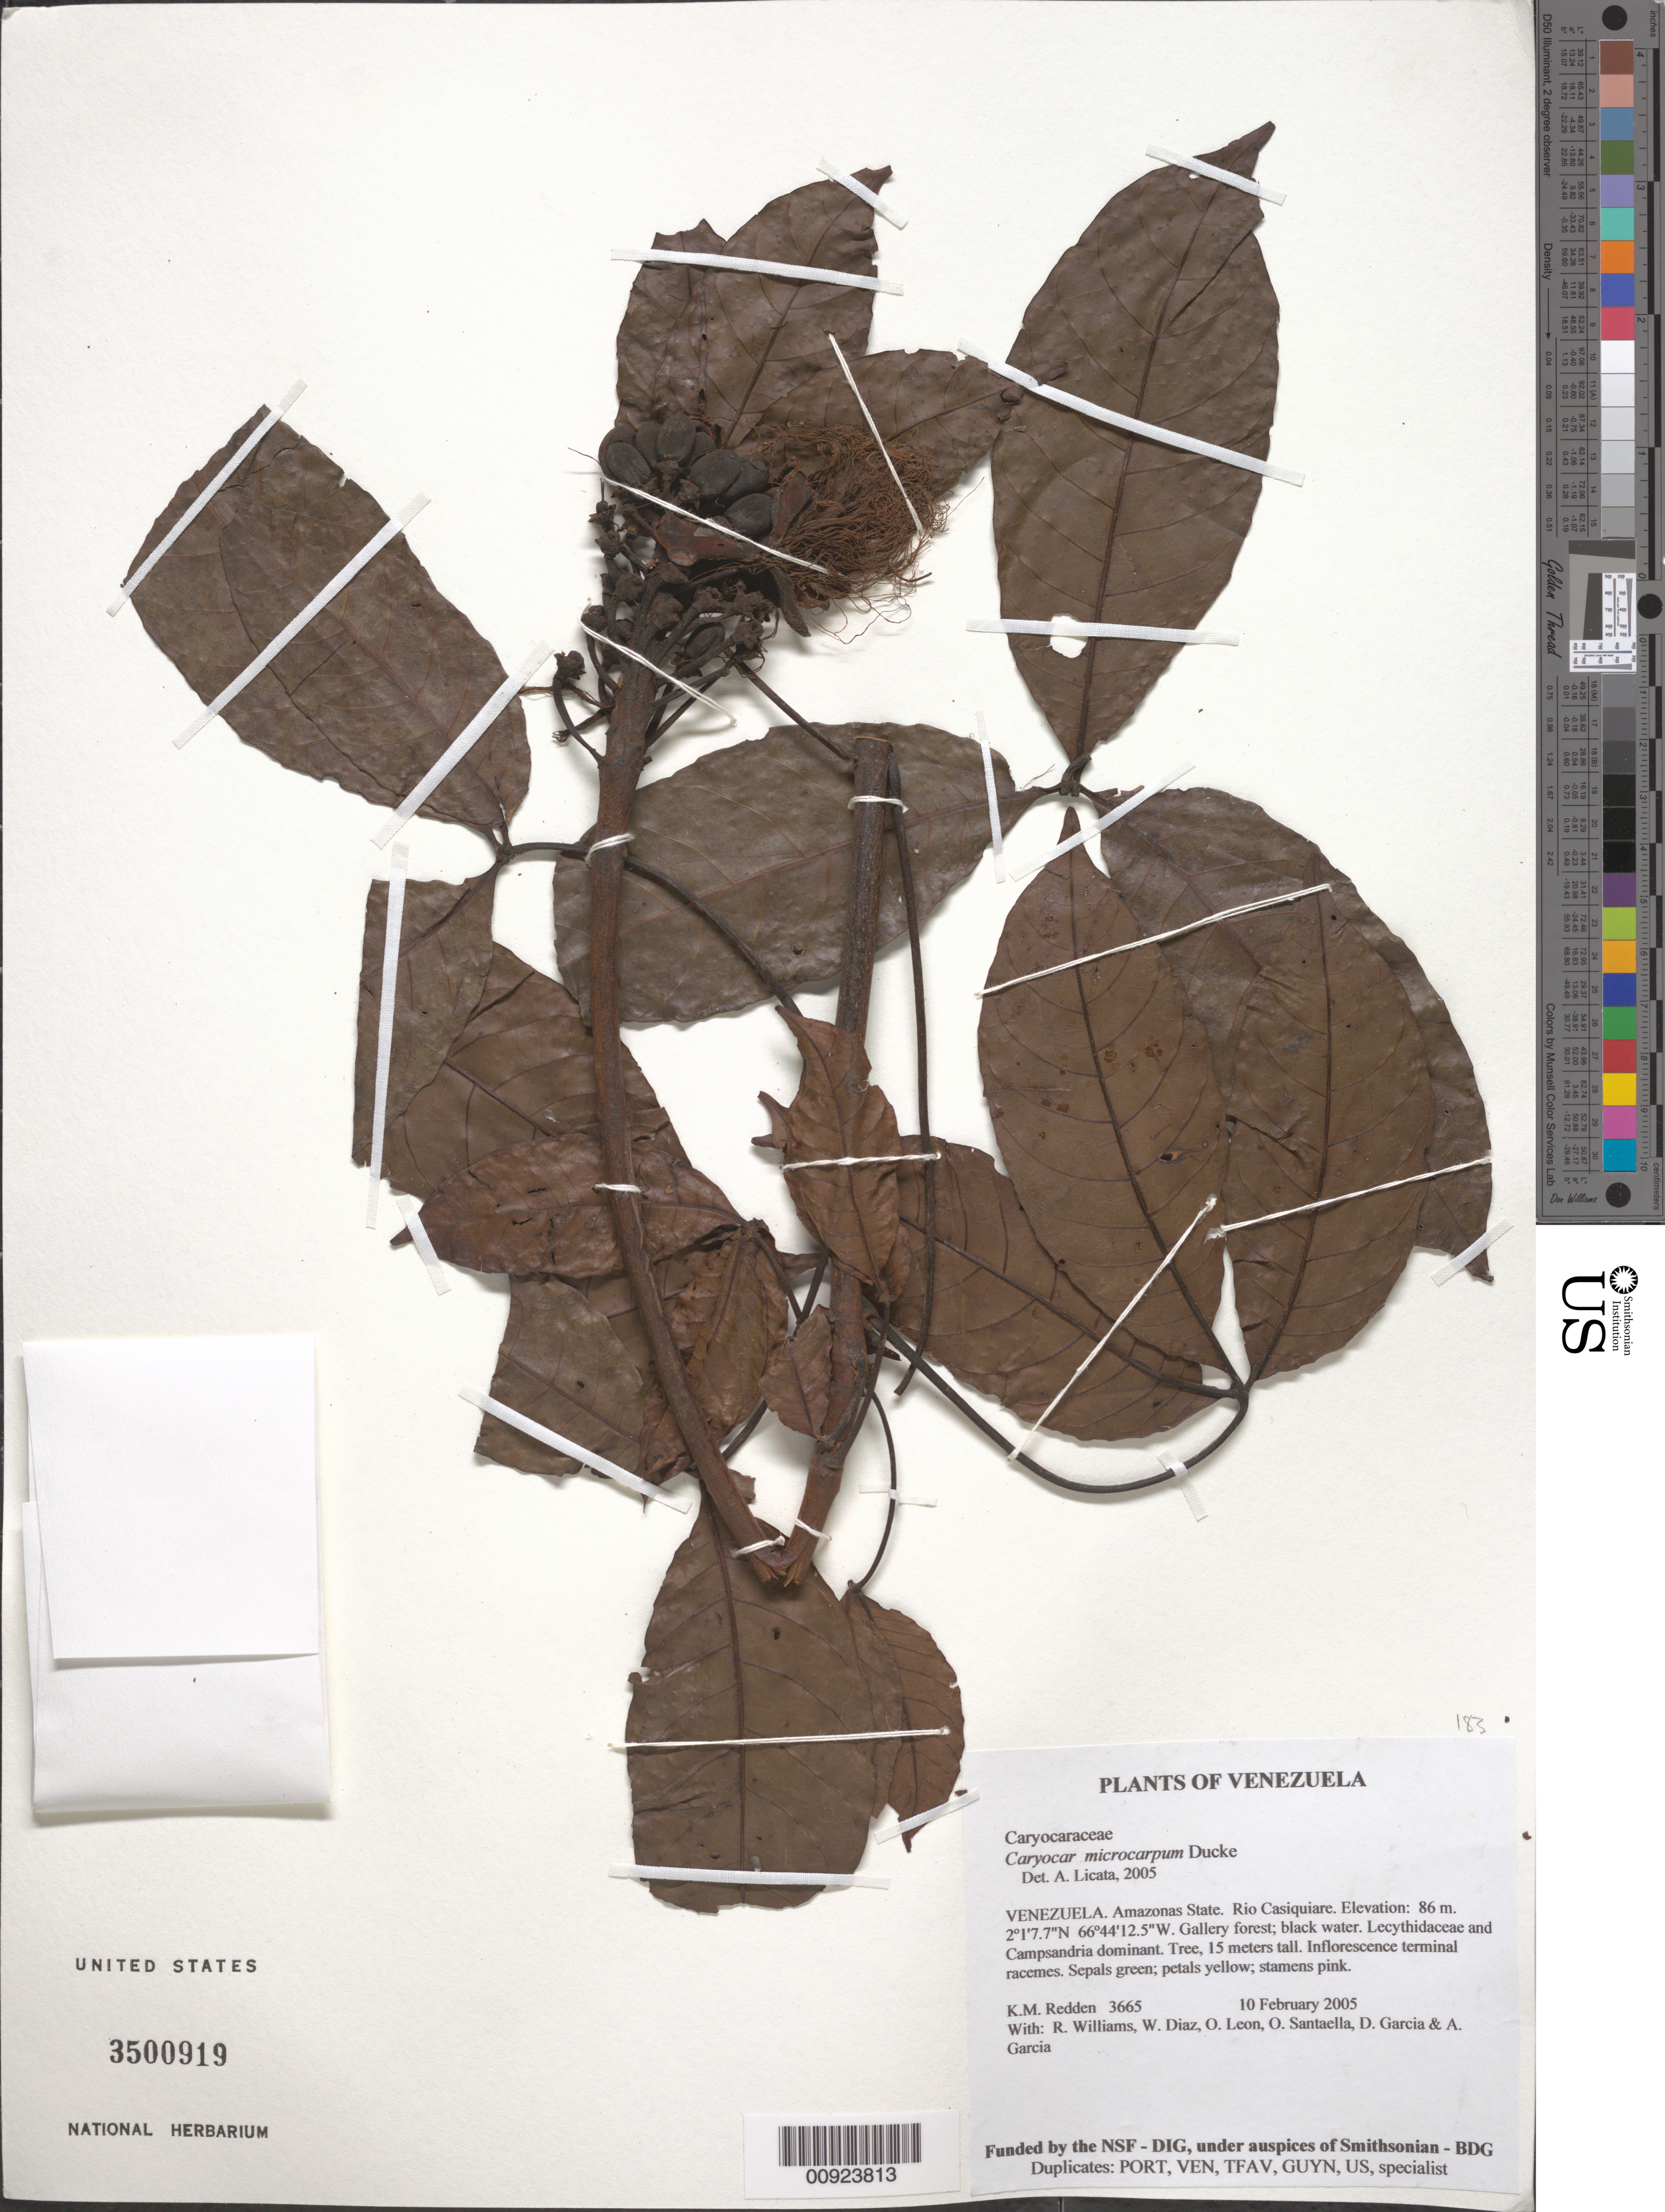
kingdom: Plantae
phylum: Tracheophyta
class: Magnoliopsida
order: Malpighiales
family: Caryocaraceae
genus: Caryocar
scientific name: Caryocar microcarpum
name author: Ducke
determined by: Licata, A., (PORT), Univ. Nac. Exp. de los Llanos Ezequiel Zamora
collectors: K. M. Redden, R. Williams, W. Díaz P., O. León, O. Santaella, D. Garcia & A. Garcia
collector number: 3665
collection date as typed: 10 February 2005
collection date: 2005-02-10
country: Venezuela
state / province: Amazonas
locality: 23 - Rio Casiquiare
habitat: Gallery forest; black water. Lecythidaceae and Campsiandra dominant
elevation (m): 86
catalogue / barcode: US 3500919